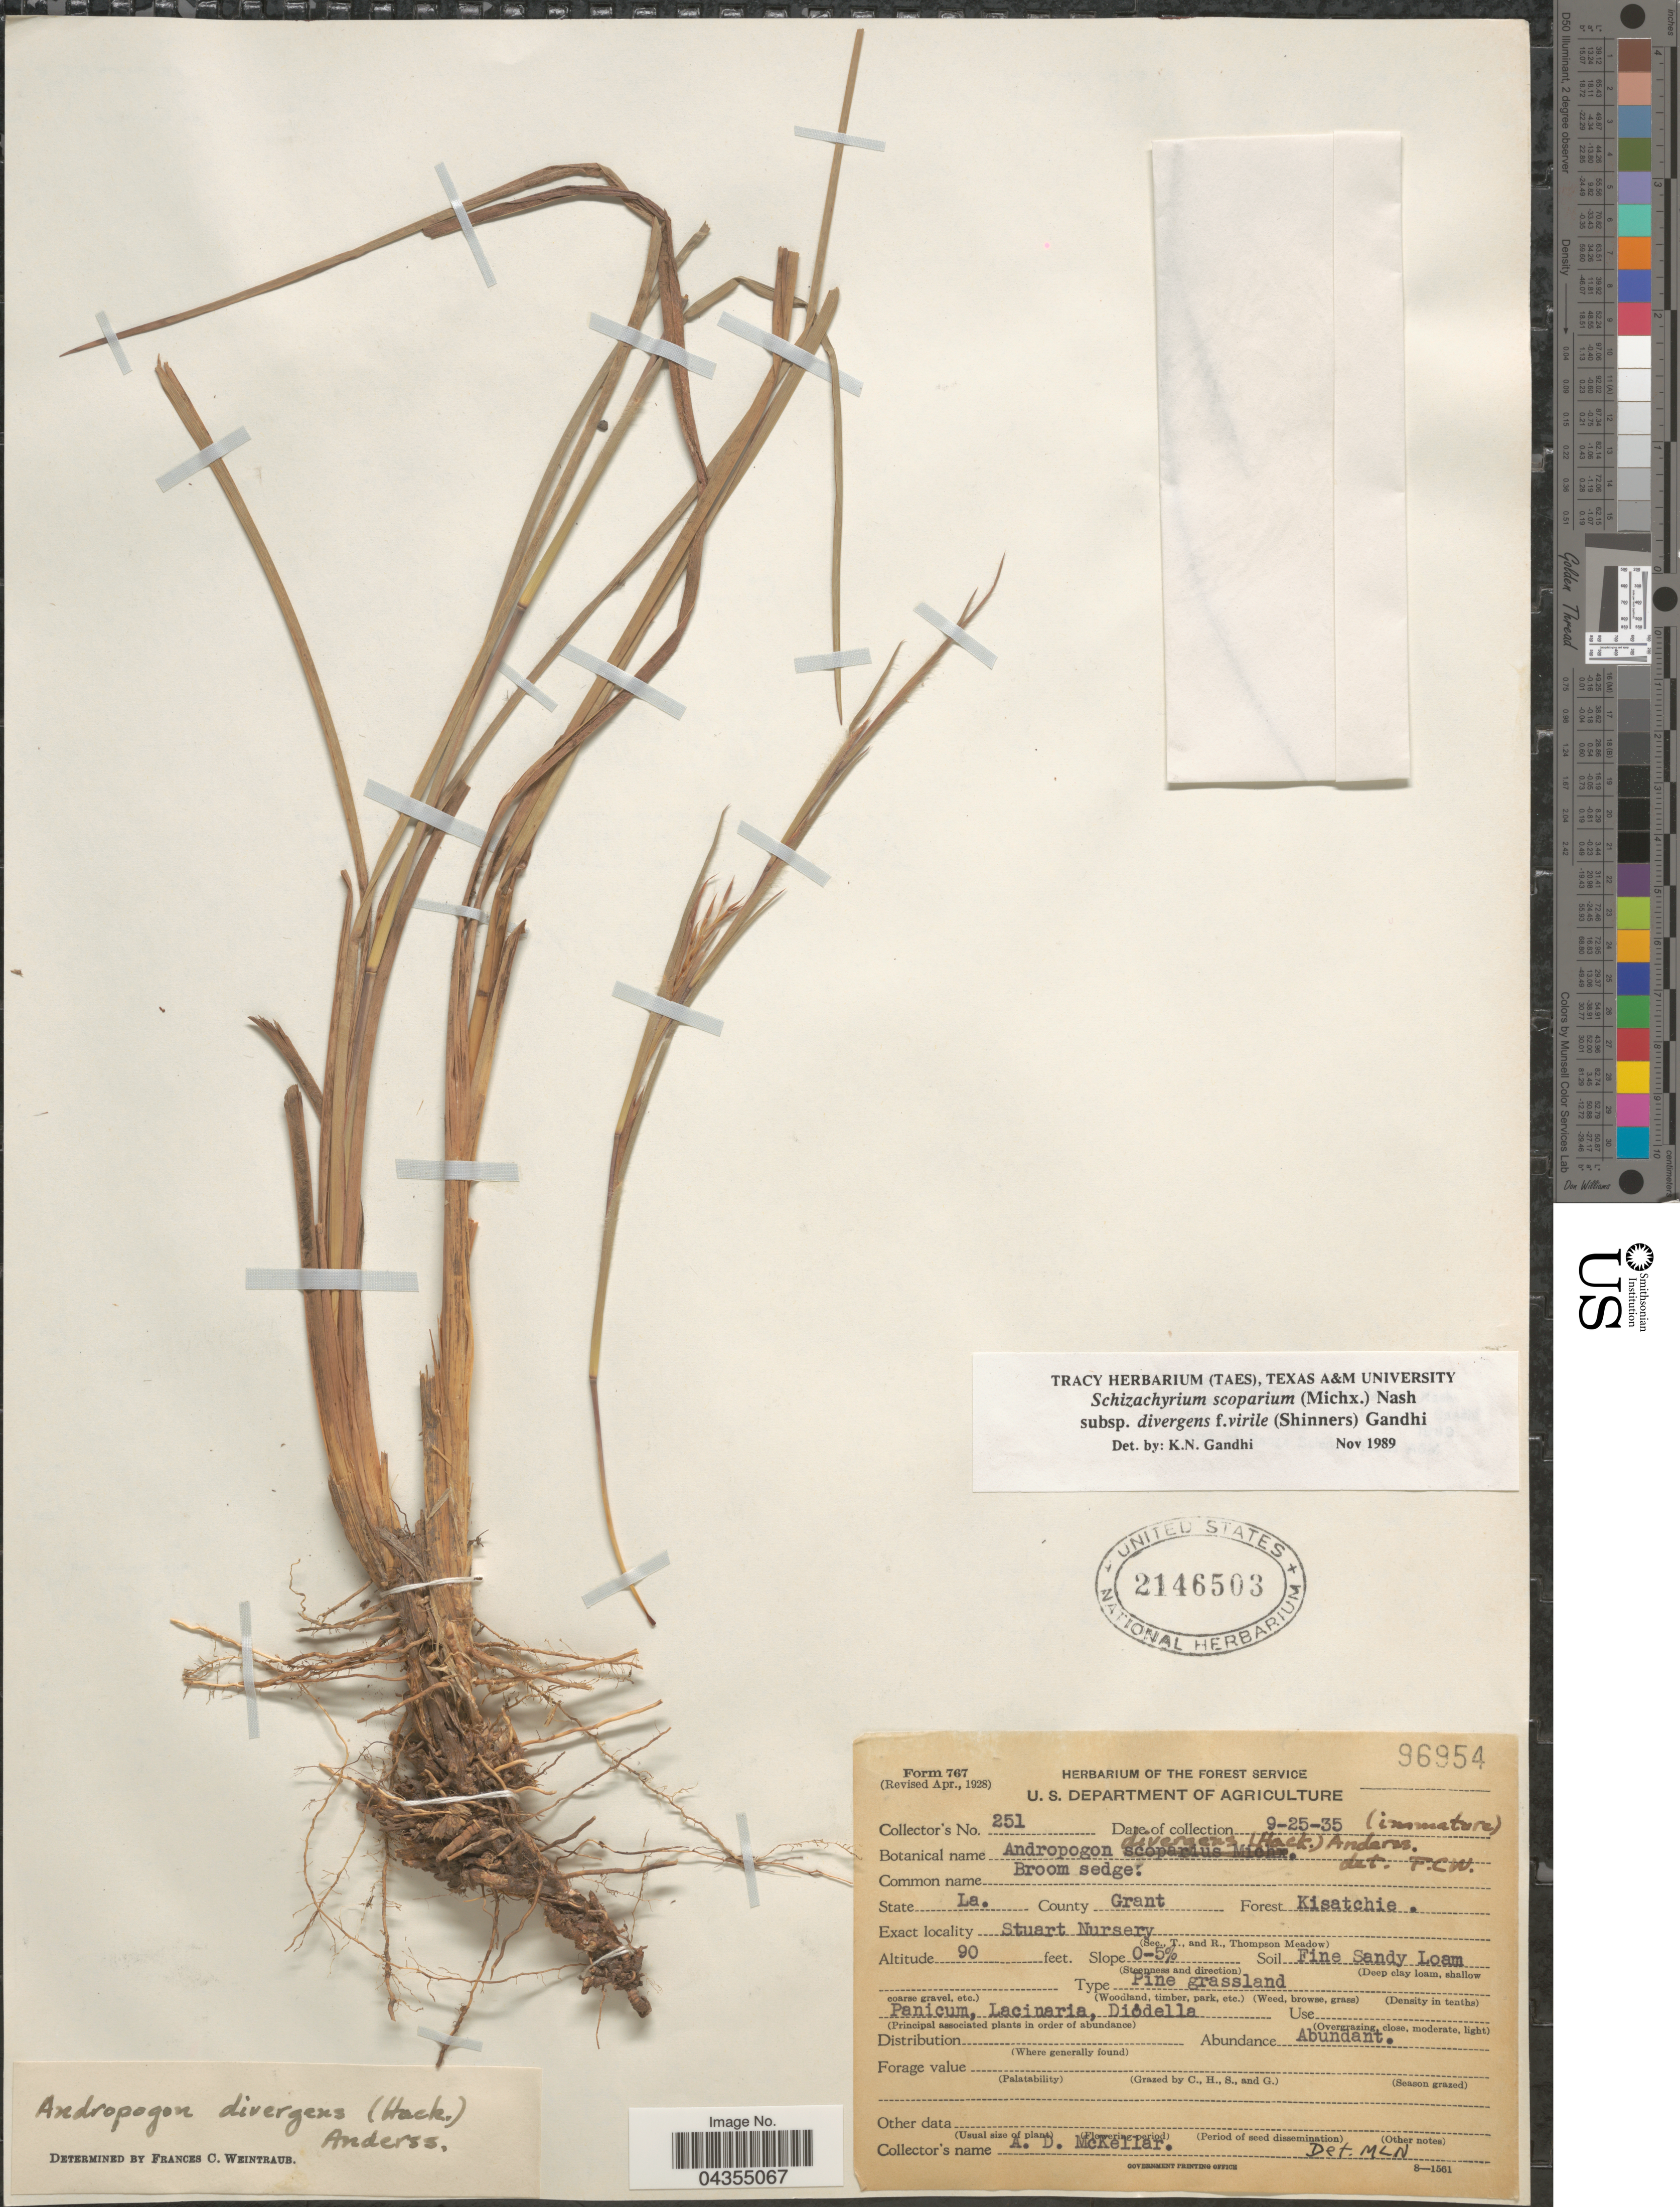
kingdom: Plantae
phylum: Tracheophyta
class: Liliopsida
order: Poales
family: Poaceae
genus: Schizachyrium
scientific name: Schizachyrium scoparium var. divergens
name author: (Hack.) Gould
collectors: A. McKellar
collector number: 251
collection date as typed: Transcribed d/m/y: 25/9/35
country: United States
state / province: Louisiana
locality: County Grant. Forest Kisatchie. Stuart Nursery.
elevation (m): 27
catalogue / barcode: US 2146503